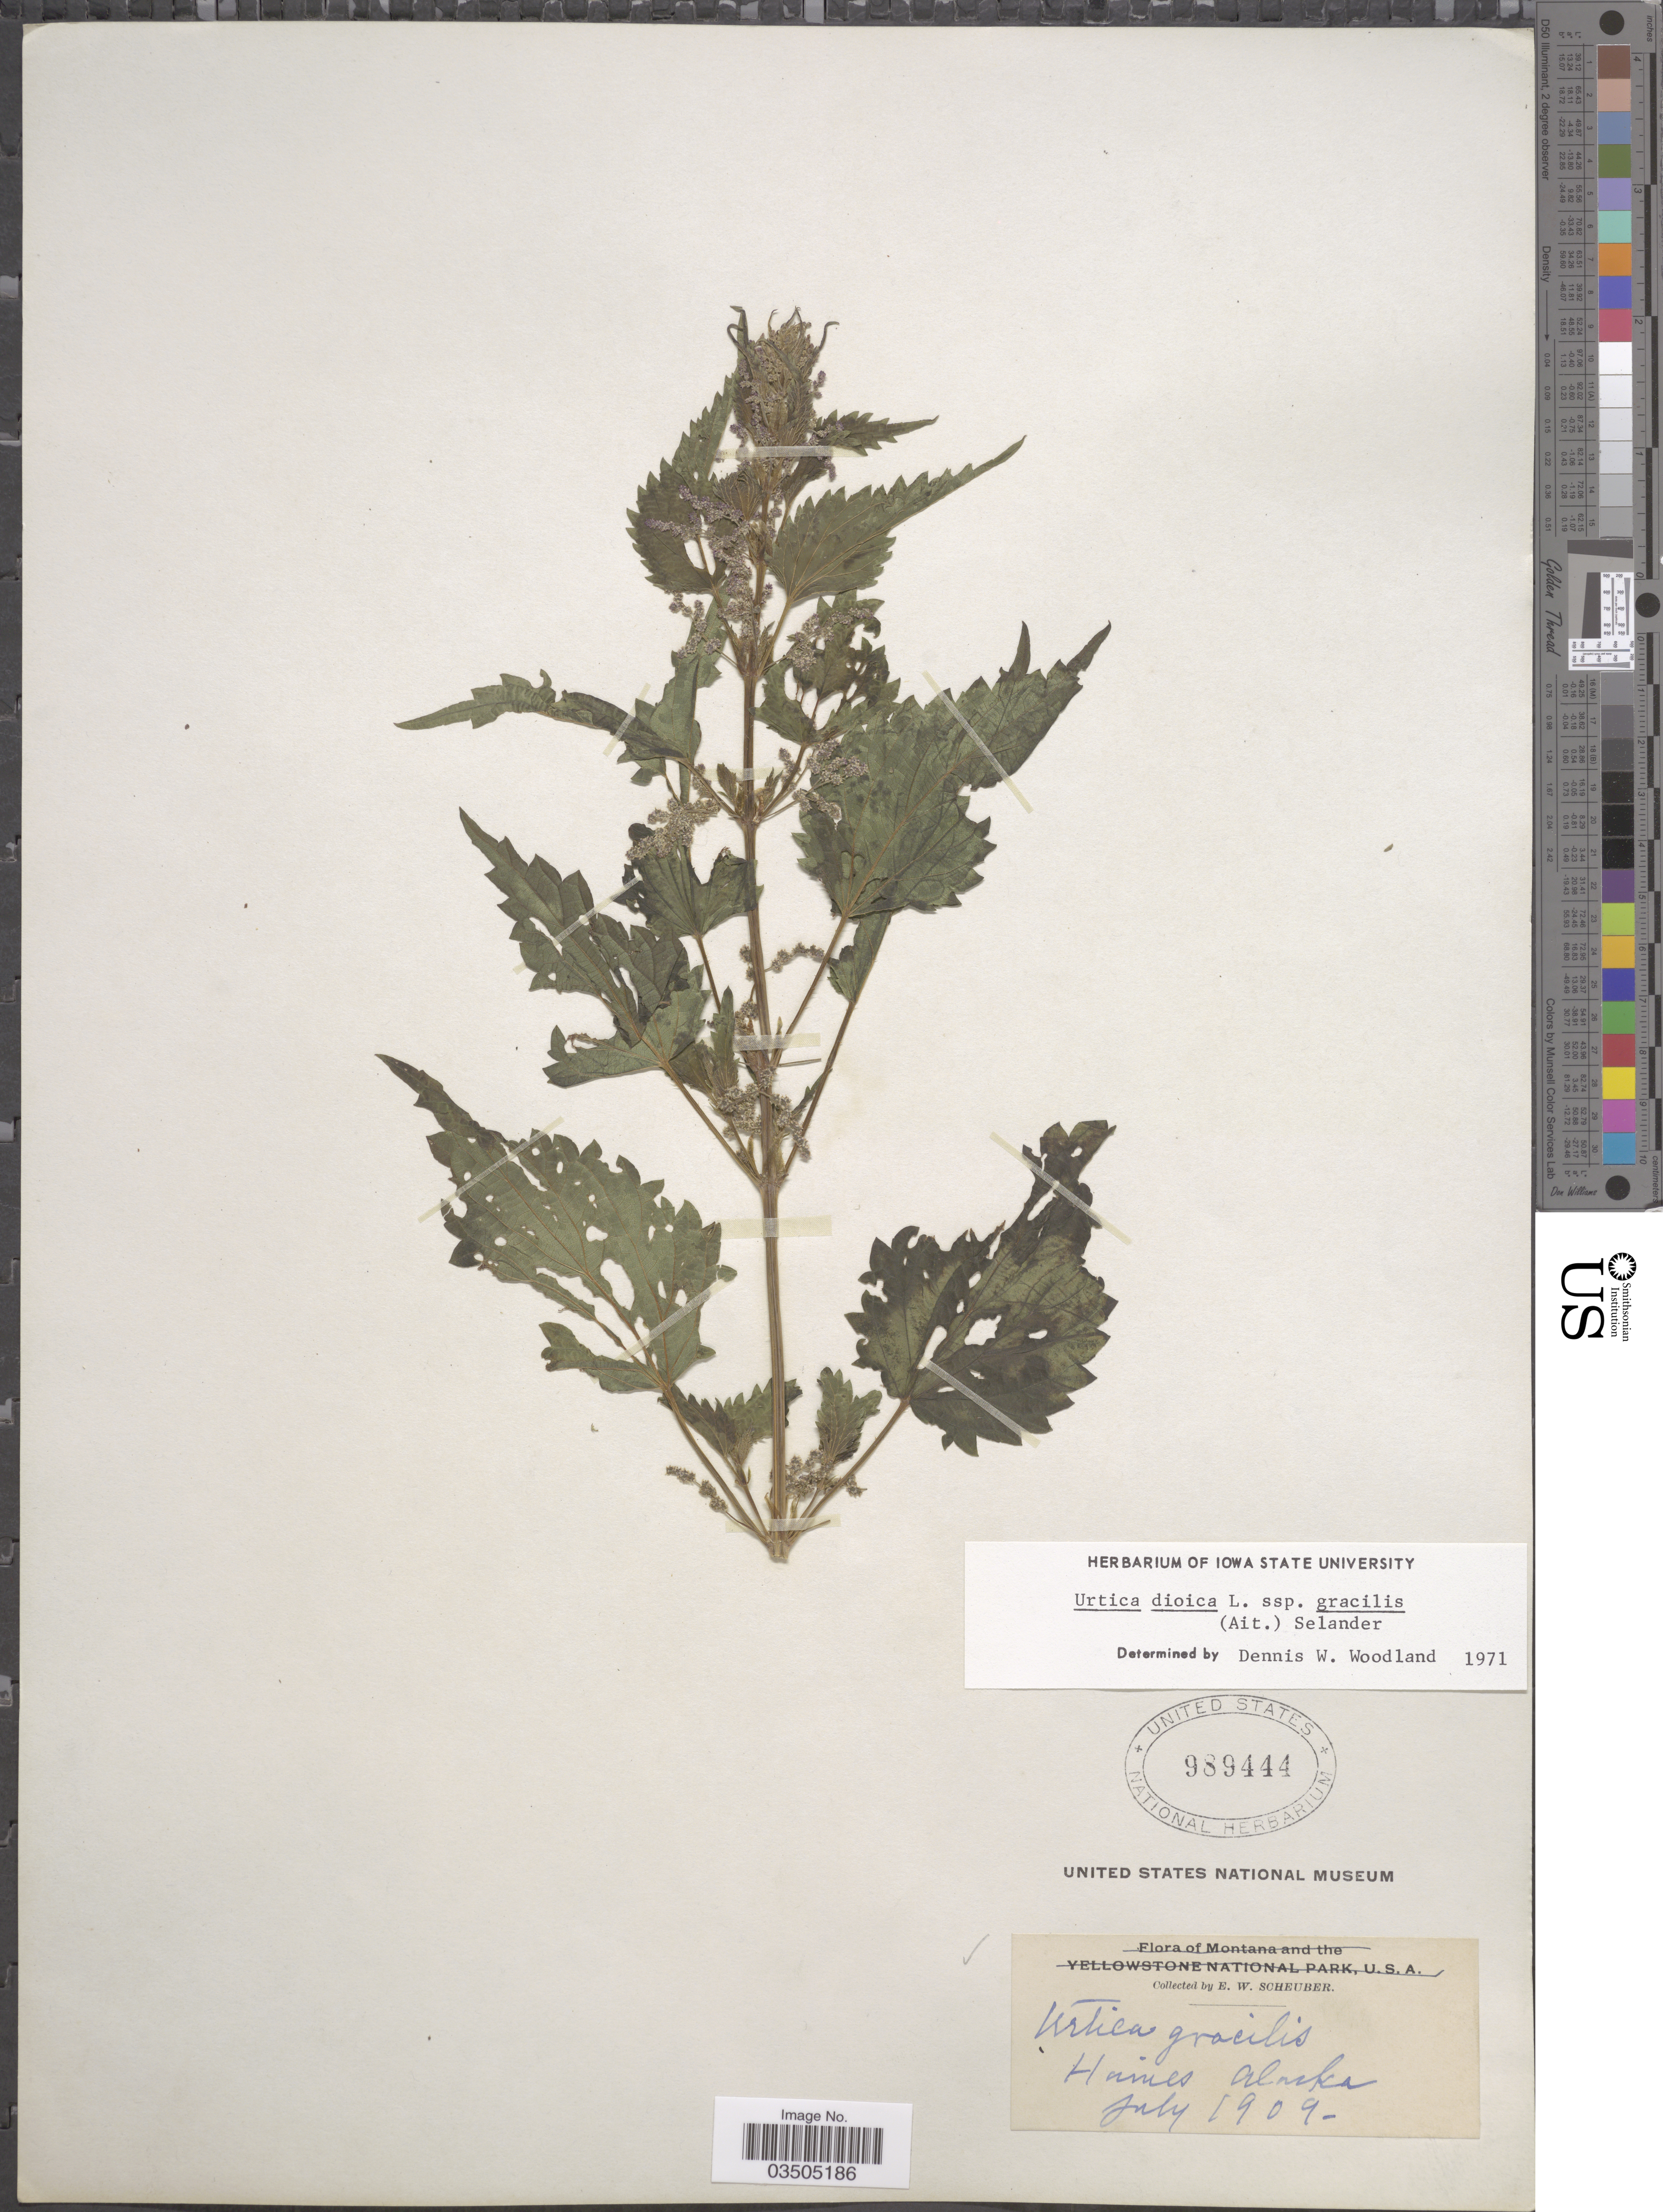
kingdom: Plantae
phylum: Tracheophyta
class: Magnoliopsida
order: Rosales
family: Urticaceae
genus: Urtica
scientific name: Urtica dioica subsp. gracilis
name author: L.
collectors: E. Scheuber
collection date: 1909-07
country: United States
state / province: Alaska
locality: Haines.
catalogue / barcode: US 989444